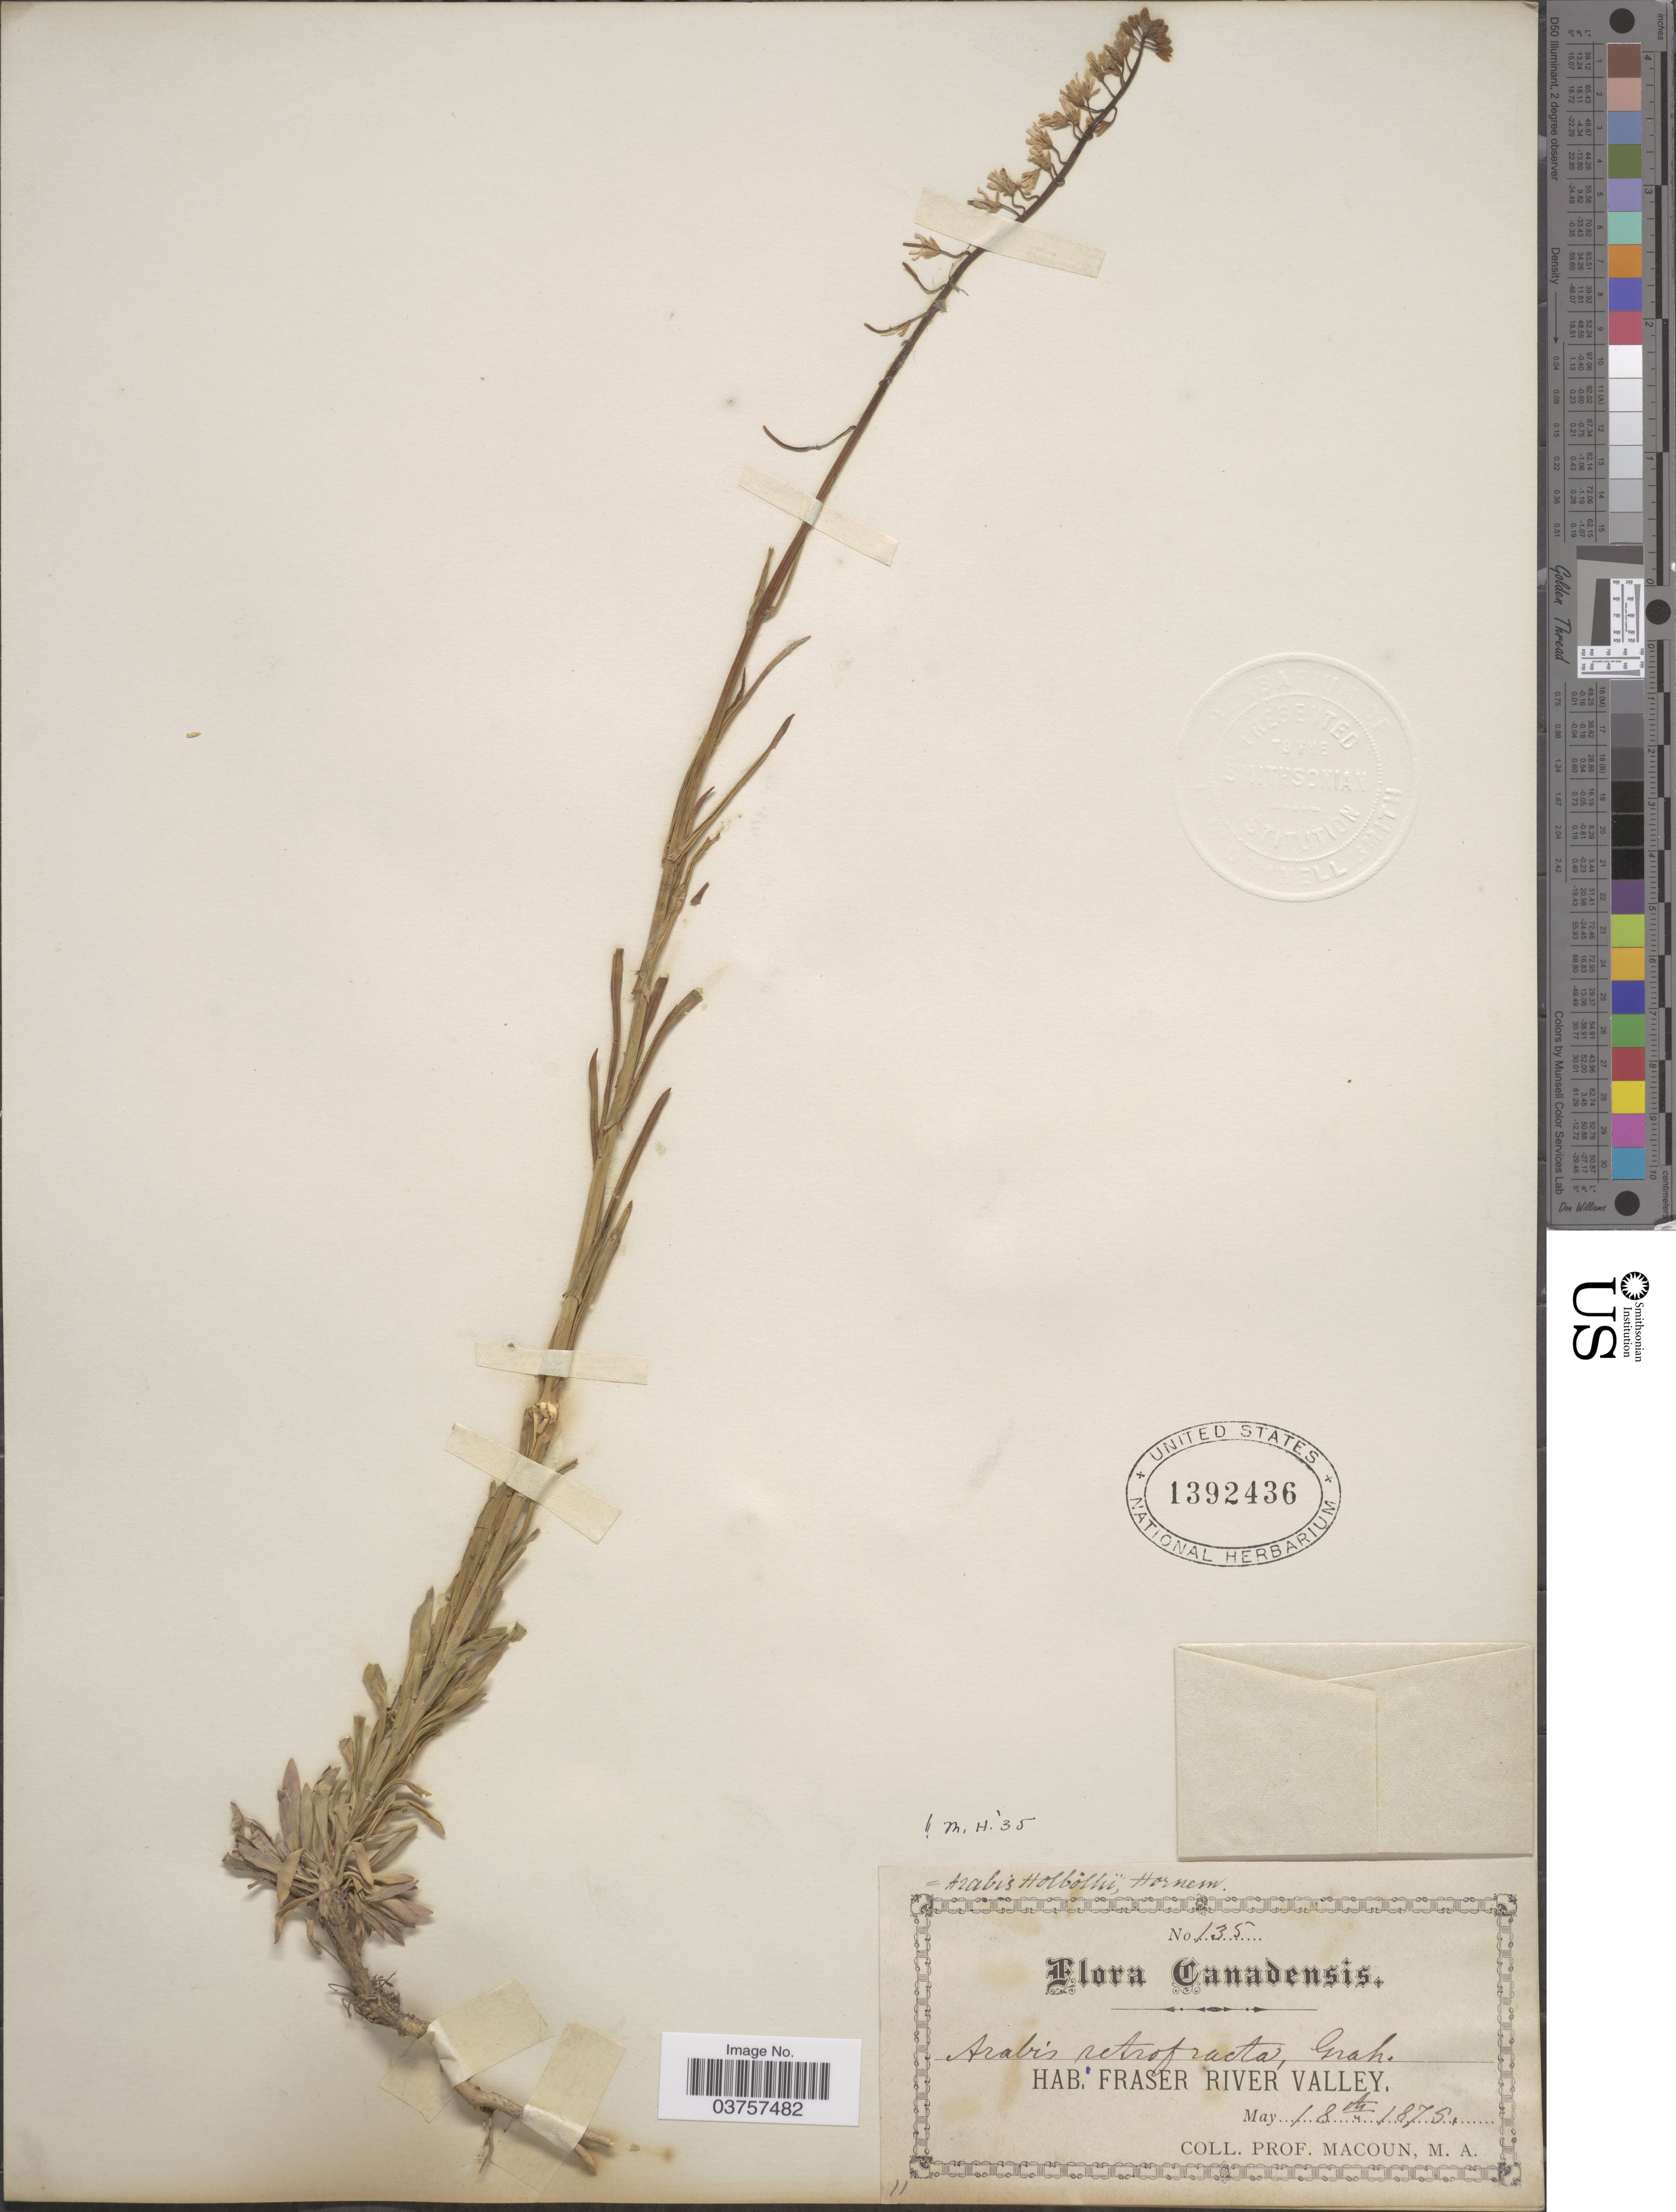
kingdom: Plantae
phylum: Tracheophyta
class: Magnoliopsida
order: Brassicales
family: Brassicaceae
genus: Arabis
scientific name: Arabis holboellii var. retrofracta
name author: Rydb.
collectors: Prof. Macoun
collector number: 135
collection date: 1875-05-18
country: Canada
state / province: British Columbia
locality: Fraser River Valley.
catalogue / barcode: US 1392436